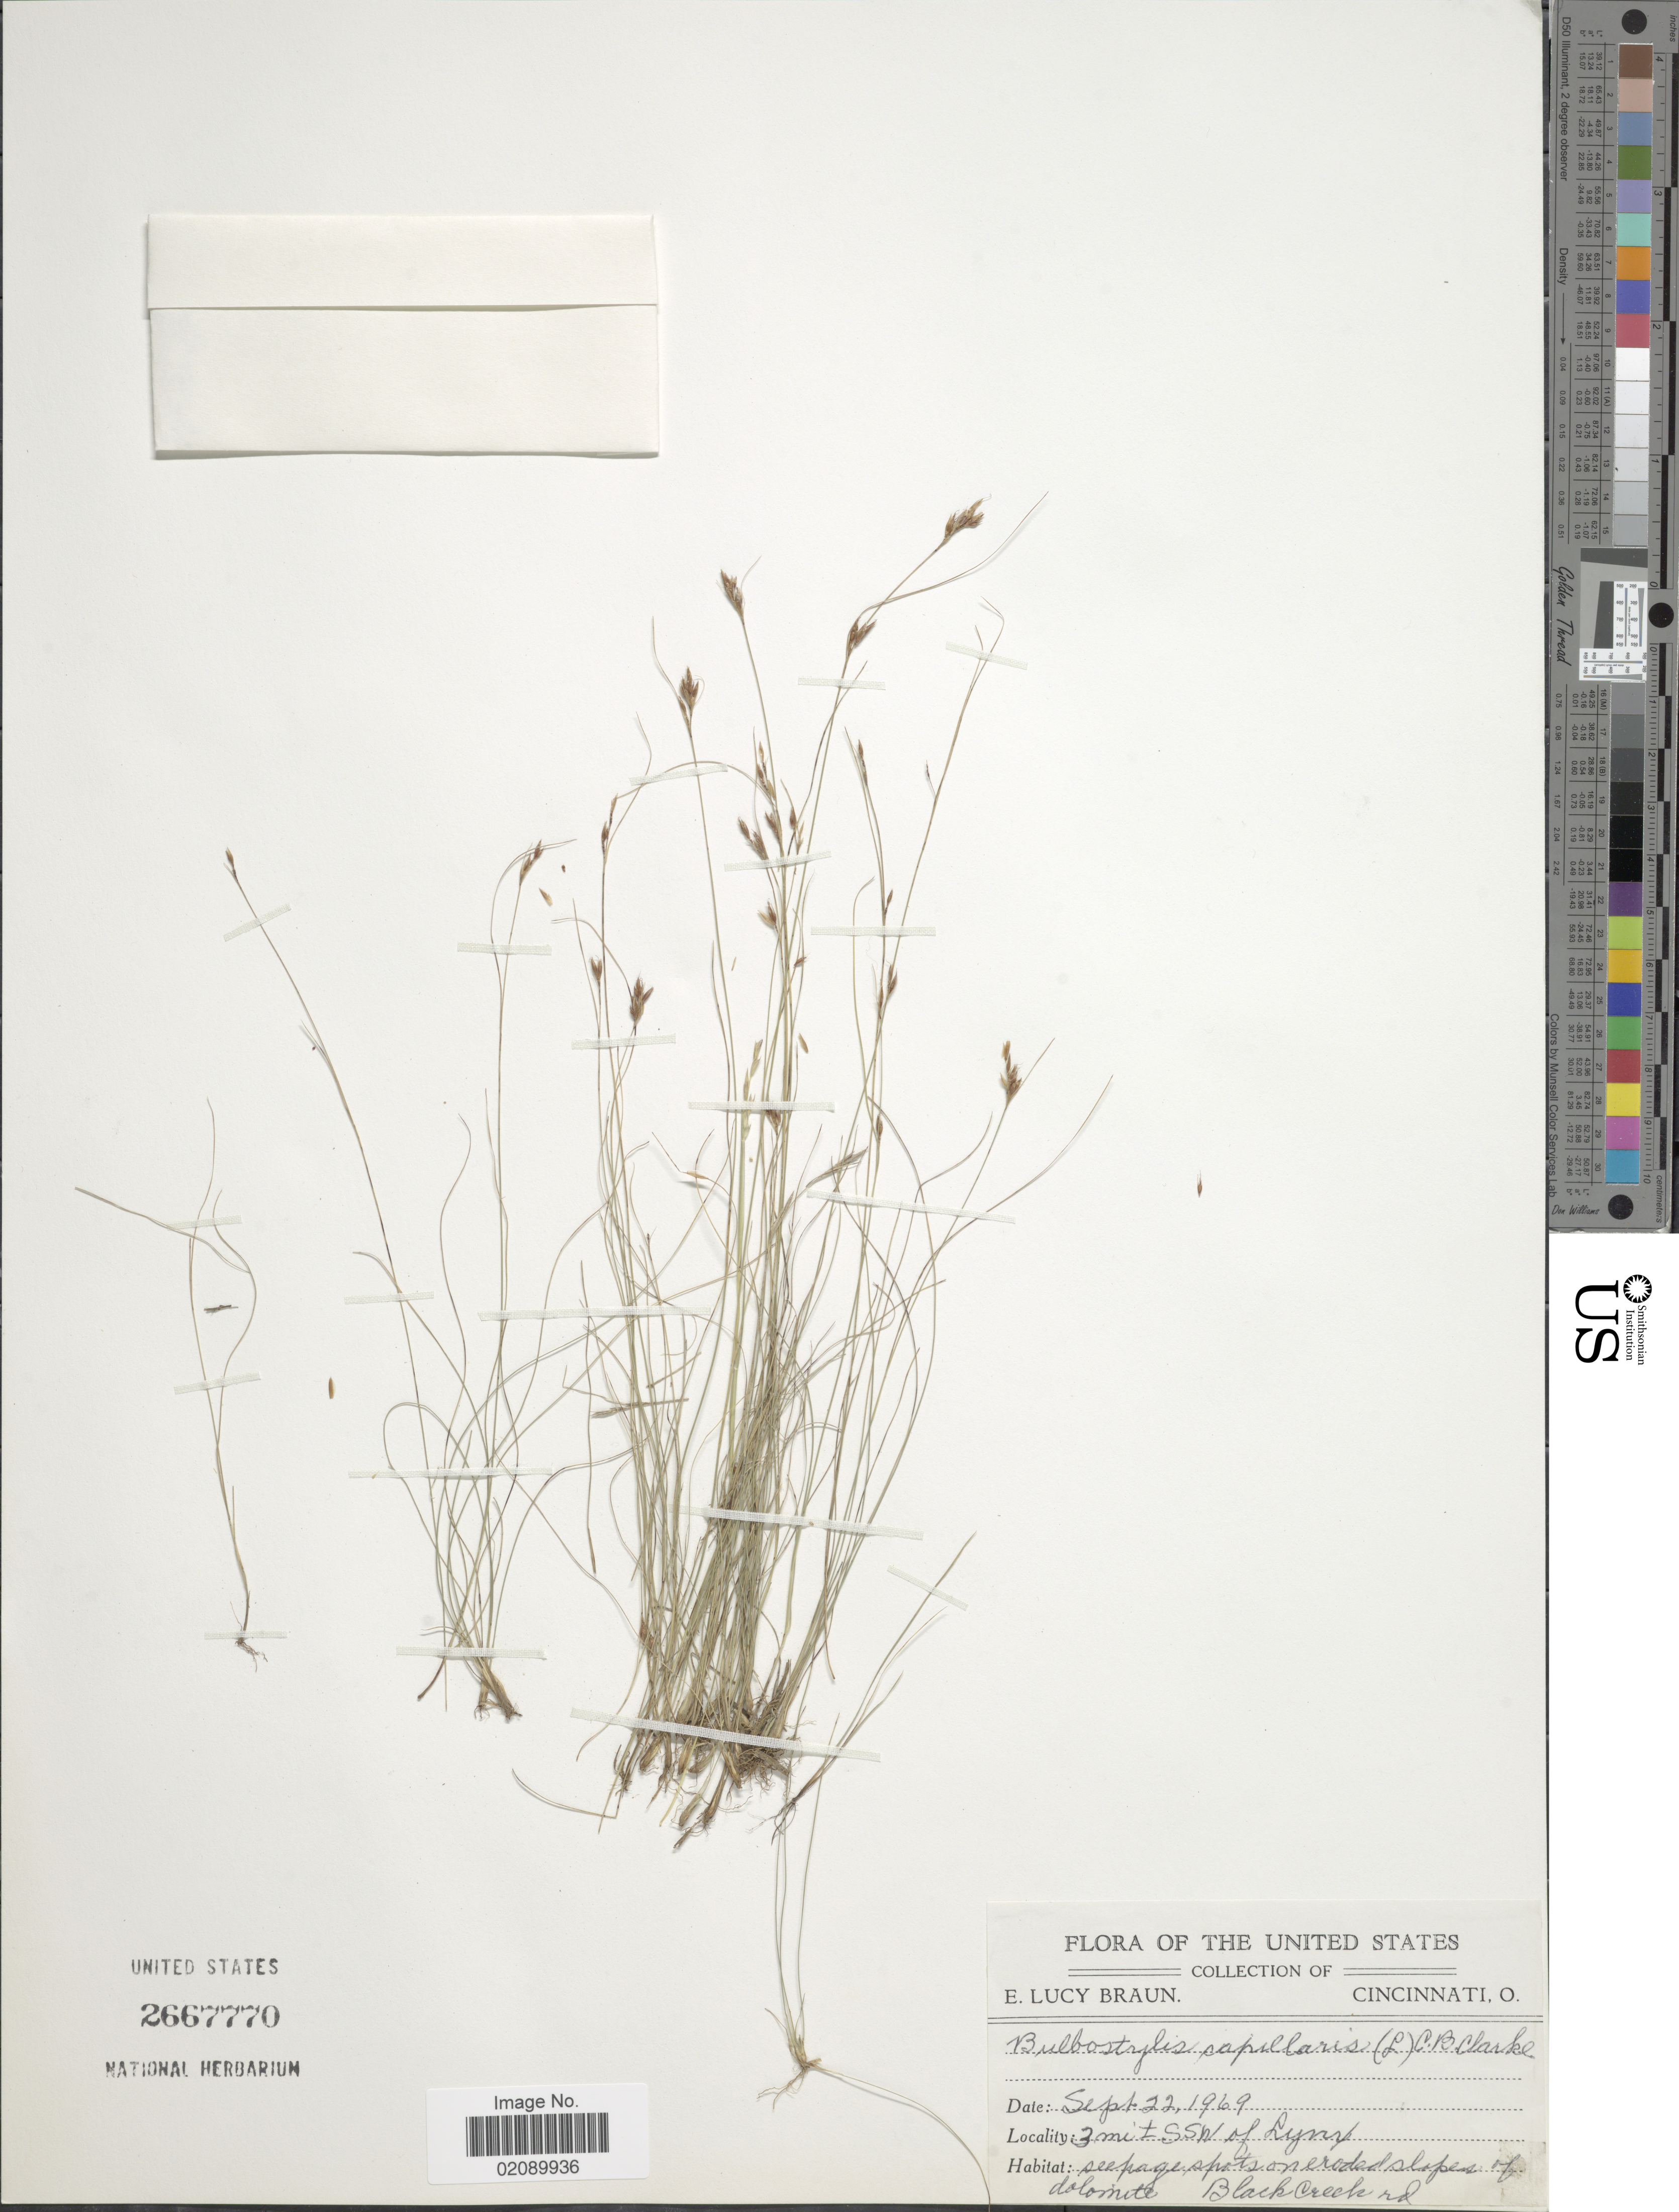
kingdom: Plantae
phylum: Tracheophyta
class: Liliopsida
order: Poales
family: Cyperaceae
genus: Bulbostylis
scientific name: Bulbostylis capillaris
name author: (L.) Kunth ex C.B. Clarke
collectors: E. L. Braun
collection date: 1969-09-22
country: United States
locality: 3 mi ± SSW of Lynn. Seepage spots on eroded slopes of dolomite, Black Creek rd.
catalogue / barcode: US 2667770